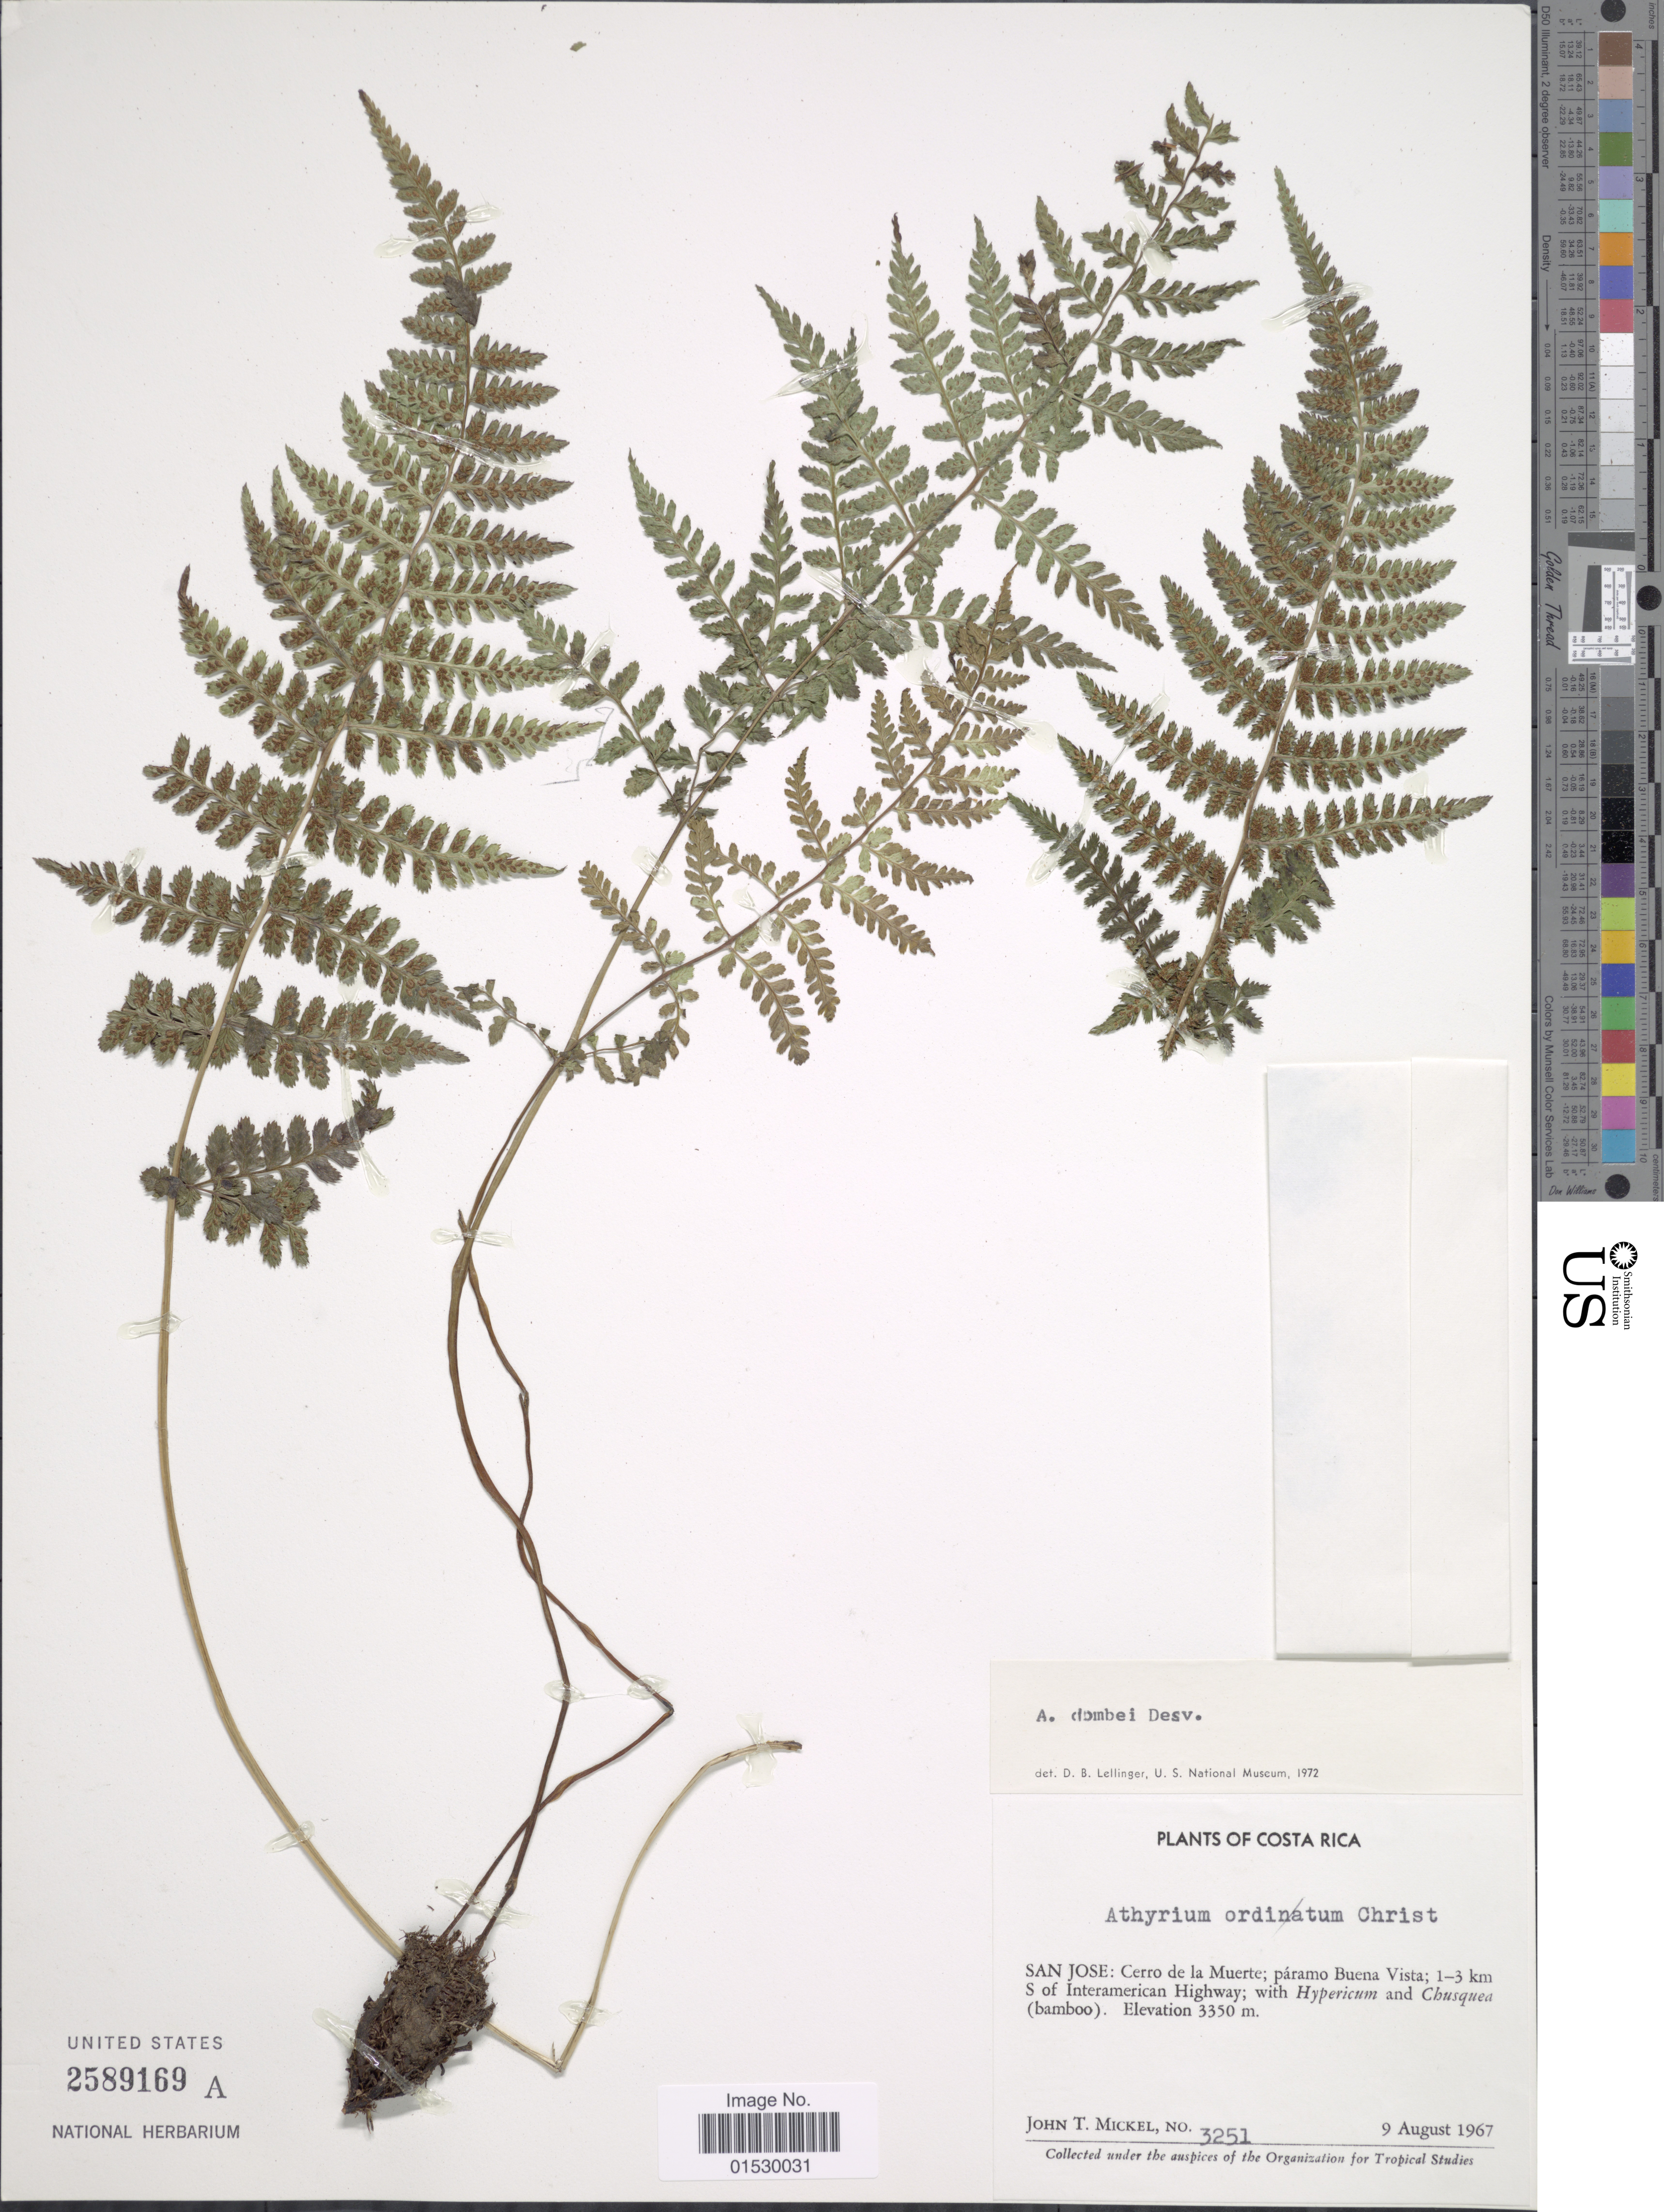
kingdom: Plantae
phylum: Tracheophyta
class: Polypodiopsida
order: Polypodiales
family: Athyriaceae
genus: Athyrium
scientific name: Athyrium dombei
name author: (Desv.) C. Chr.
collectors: J. T. Mickel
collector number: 3251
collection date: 1967-08-09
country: Costa Rica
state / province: San José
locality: Cerro de la Muerte; paramo Buena Vista; 1-3 km S of Interamerican Highway; with Hypericum and Chusquea (bamboo)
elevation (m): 3350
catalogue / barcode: US 2589169A